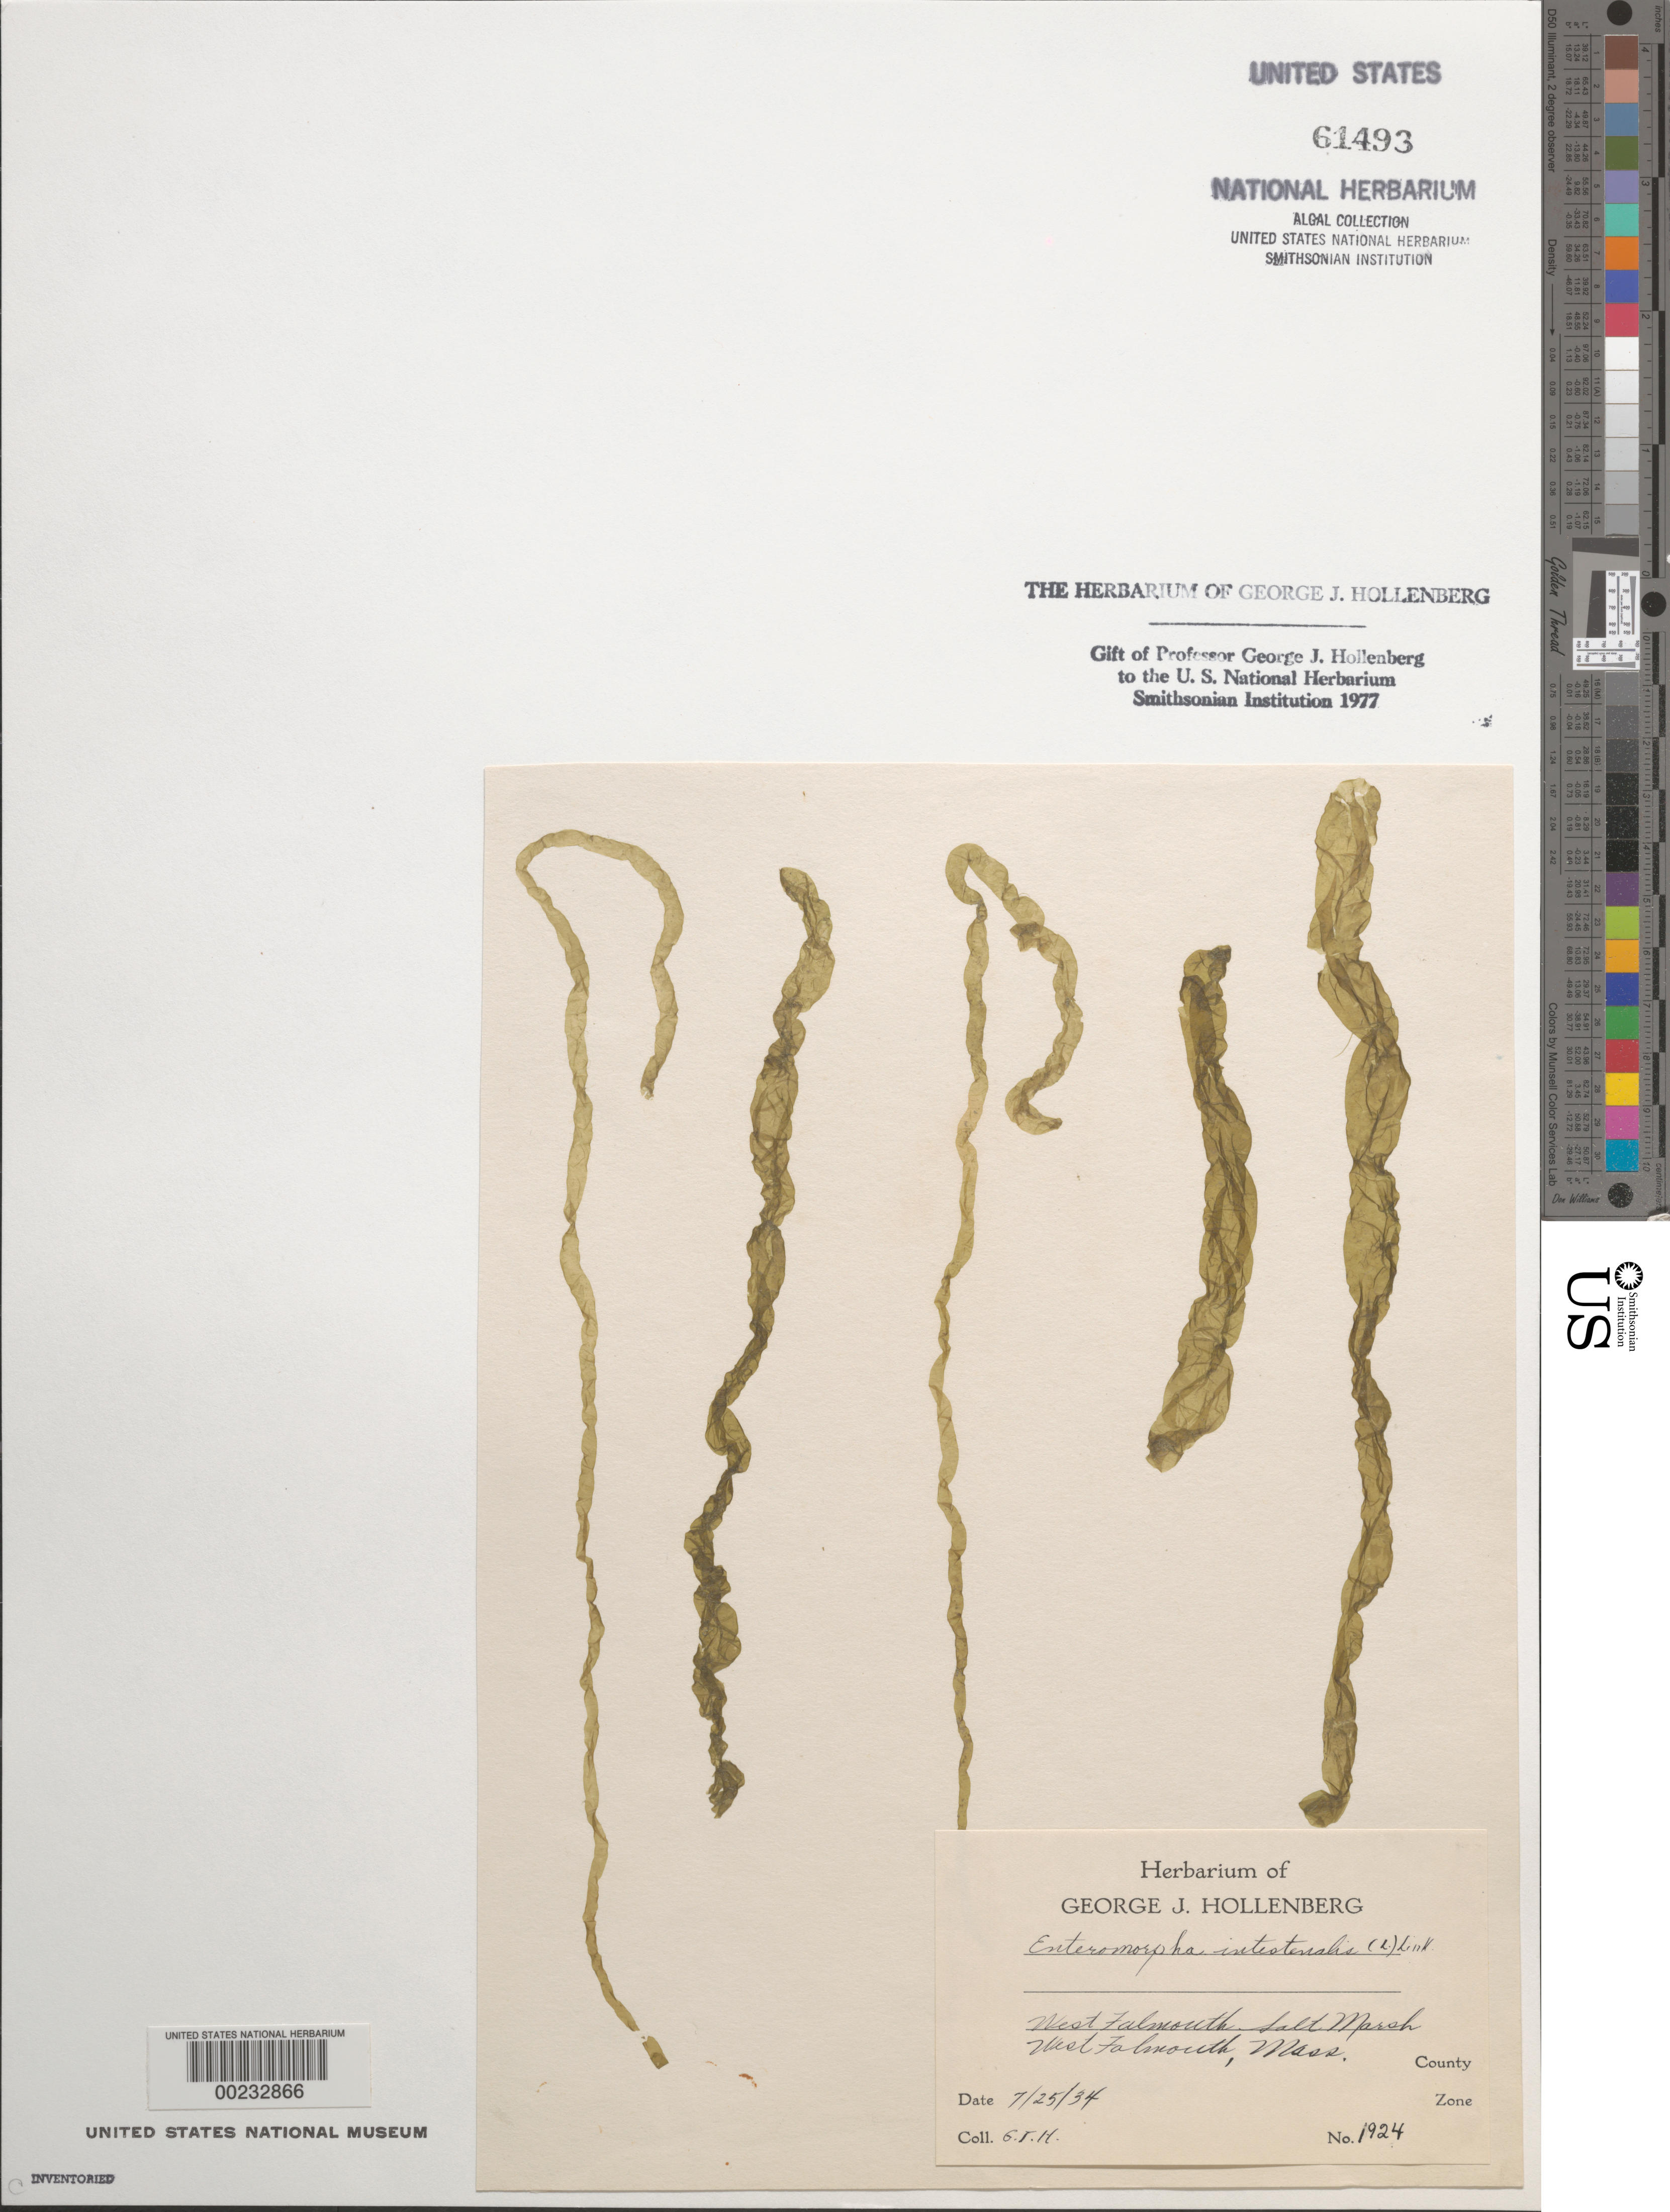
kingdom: Plantae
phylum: Chlorophyta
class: Ulvophyceae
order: Ulvales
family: Ulvaceae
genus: Ulva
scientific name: Ulva intestinalis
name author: L.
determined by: Algae name updating Project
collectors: G. Hollenberg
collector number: GJH 1924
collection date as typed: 25 Jul 1934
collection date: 1934-07-25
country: United States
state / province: Massachusetts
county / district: Barnstable County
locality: West Falmouth salt marsh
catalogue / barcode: US 61493